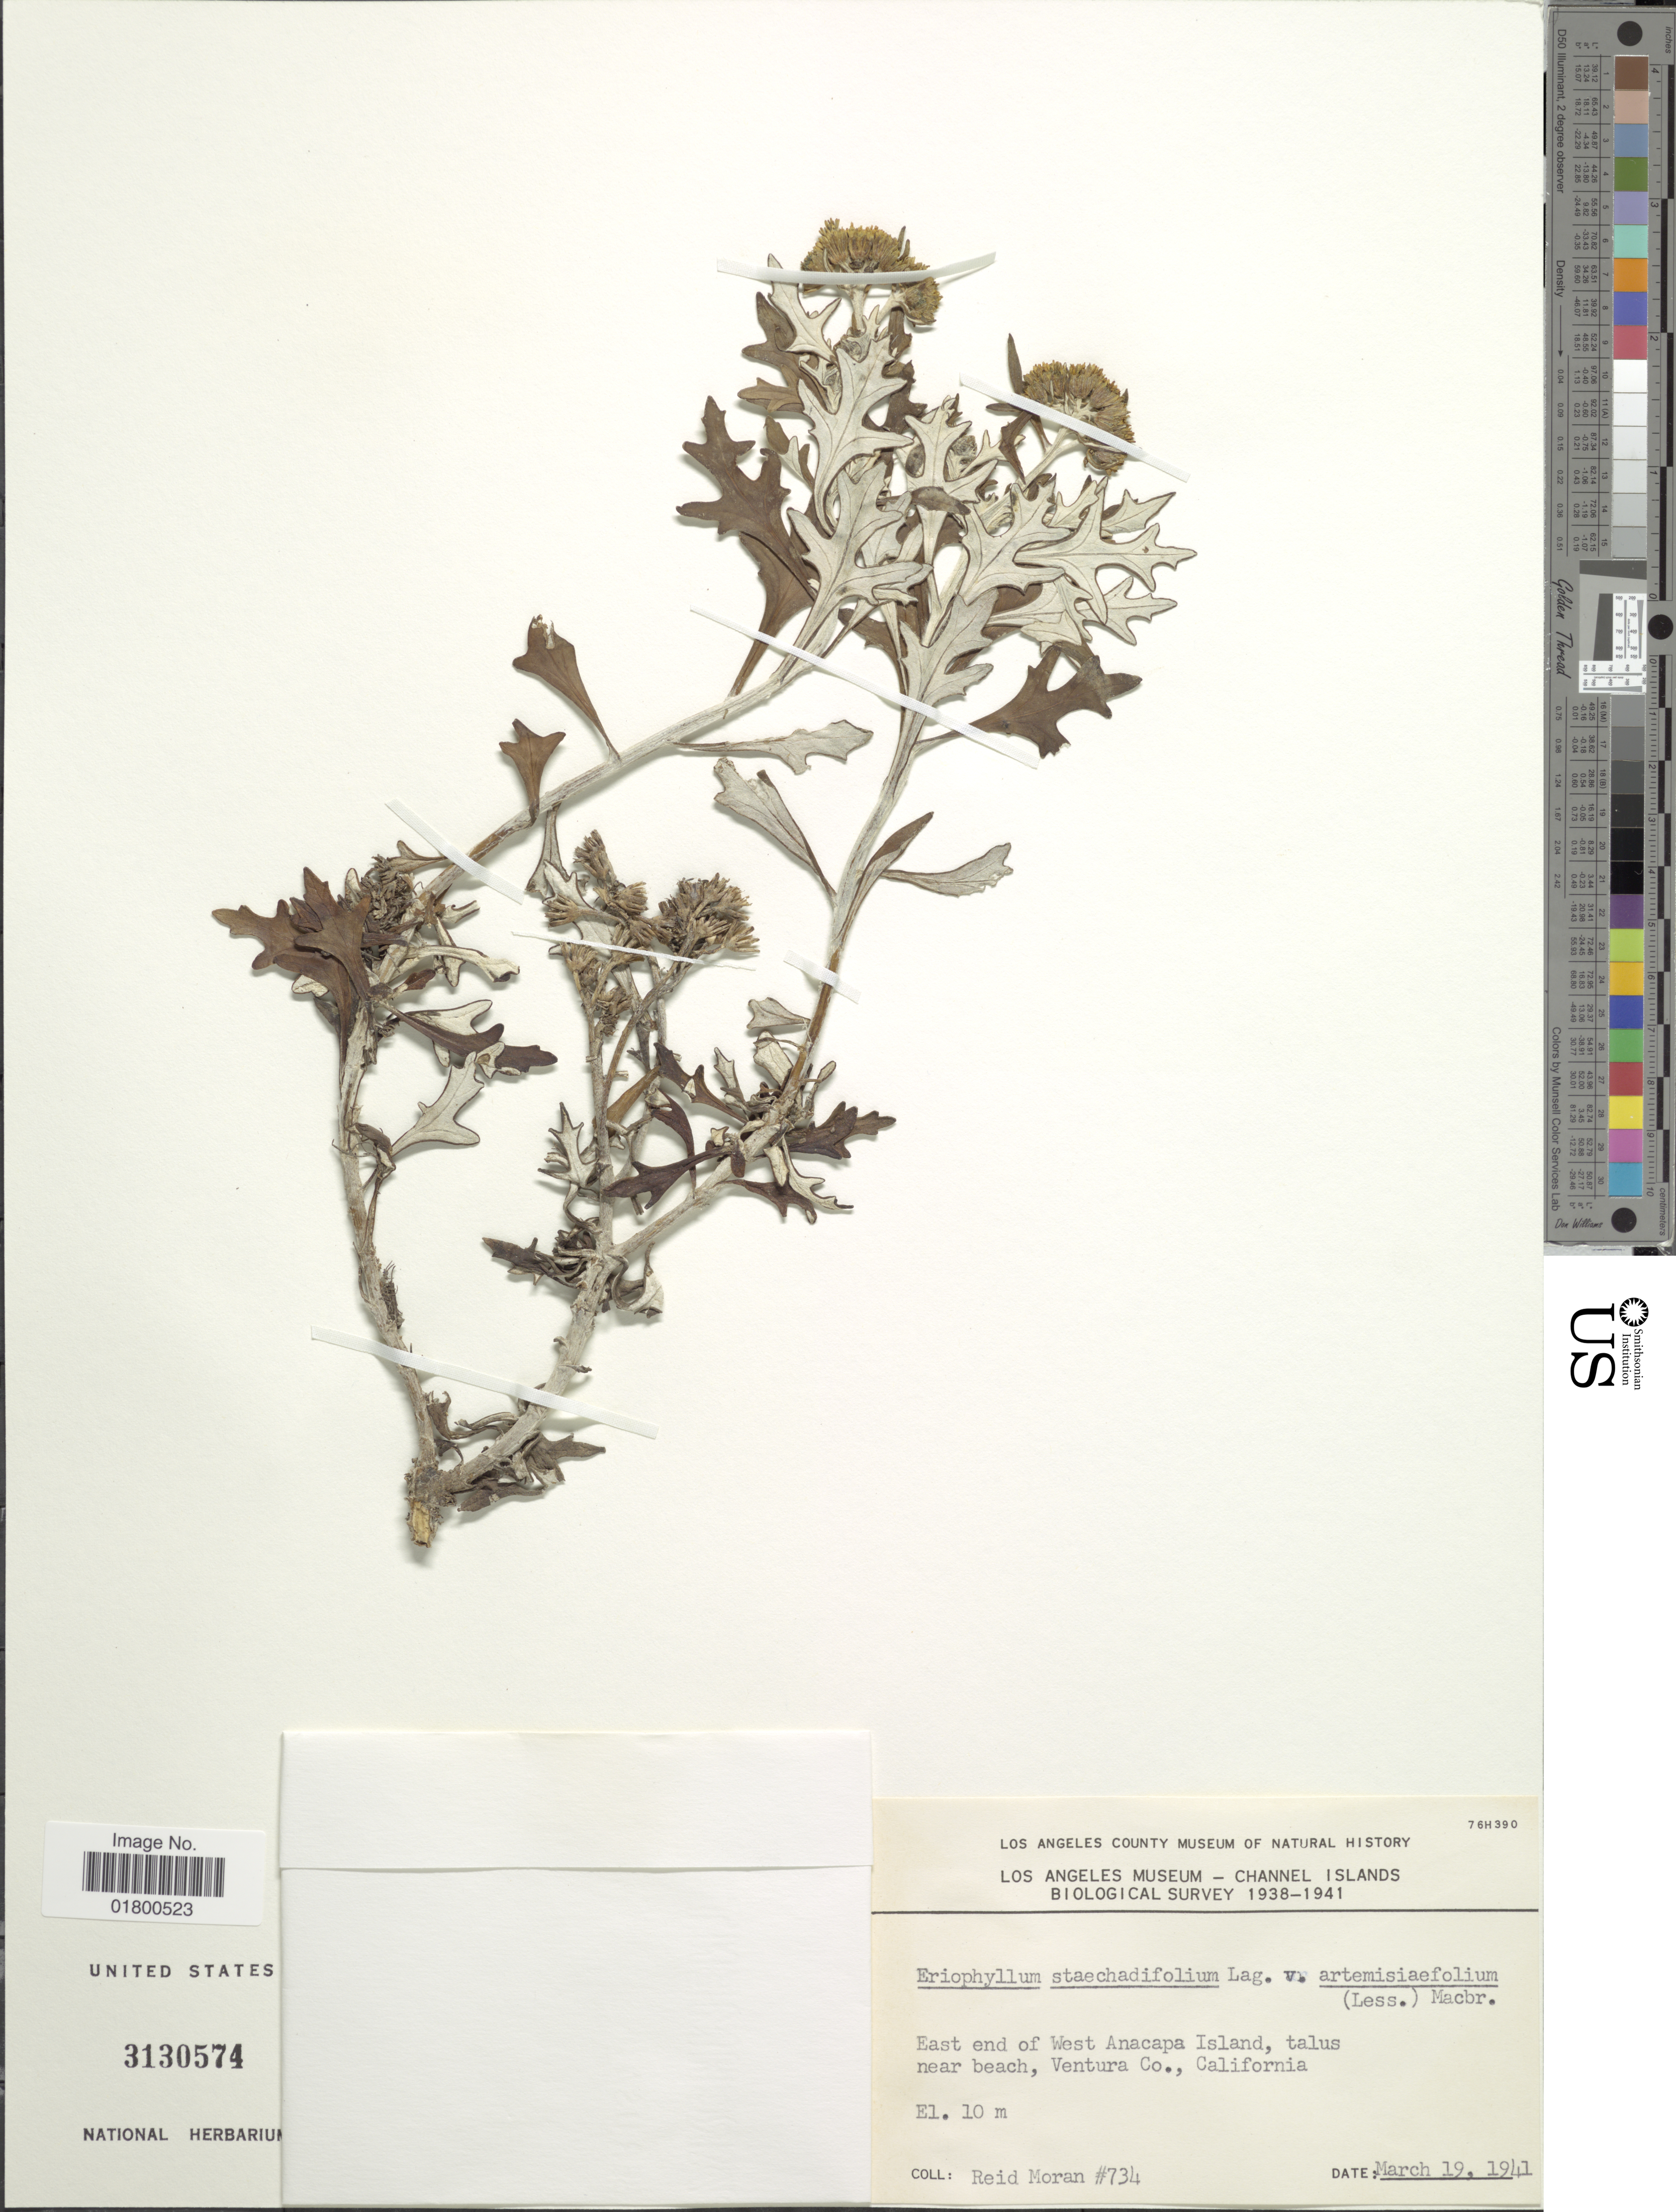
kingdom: Plantae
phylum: Tracheophyta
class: Magnoliopsida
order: Asterales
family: Asteraceae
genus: Eriophyllum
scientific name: Eriophyllum staechadifolium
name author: Lag.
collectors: R. V. Moran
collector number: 734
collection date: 1941-03-19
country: United States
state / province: California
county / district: Ventura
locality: East end of West Anacapa Island, talus near beach, Ventura Co., California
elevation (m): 10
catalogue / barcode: US 3130574